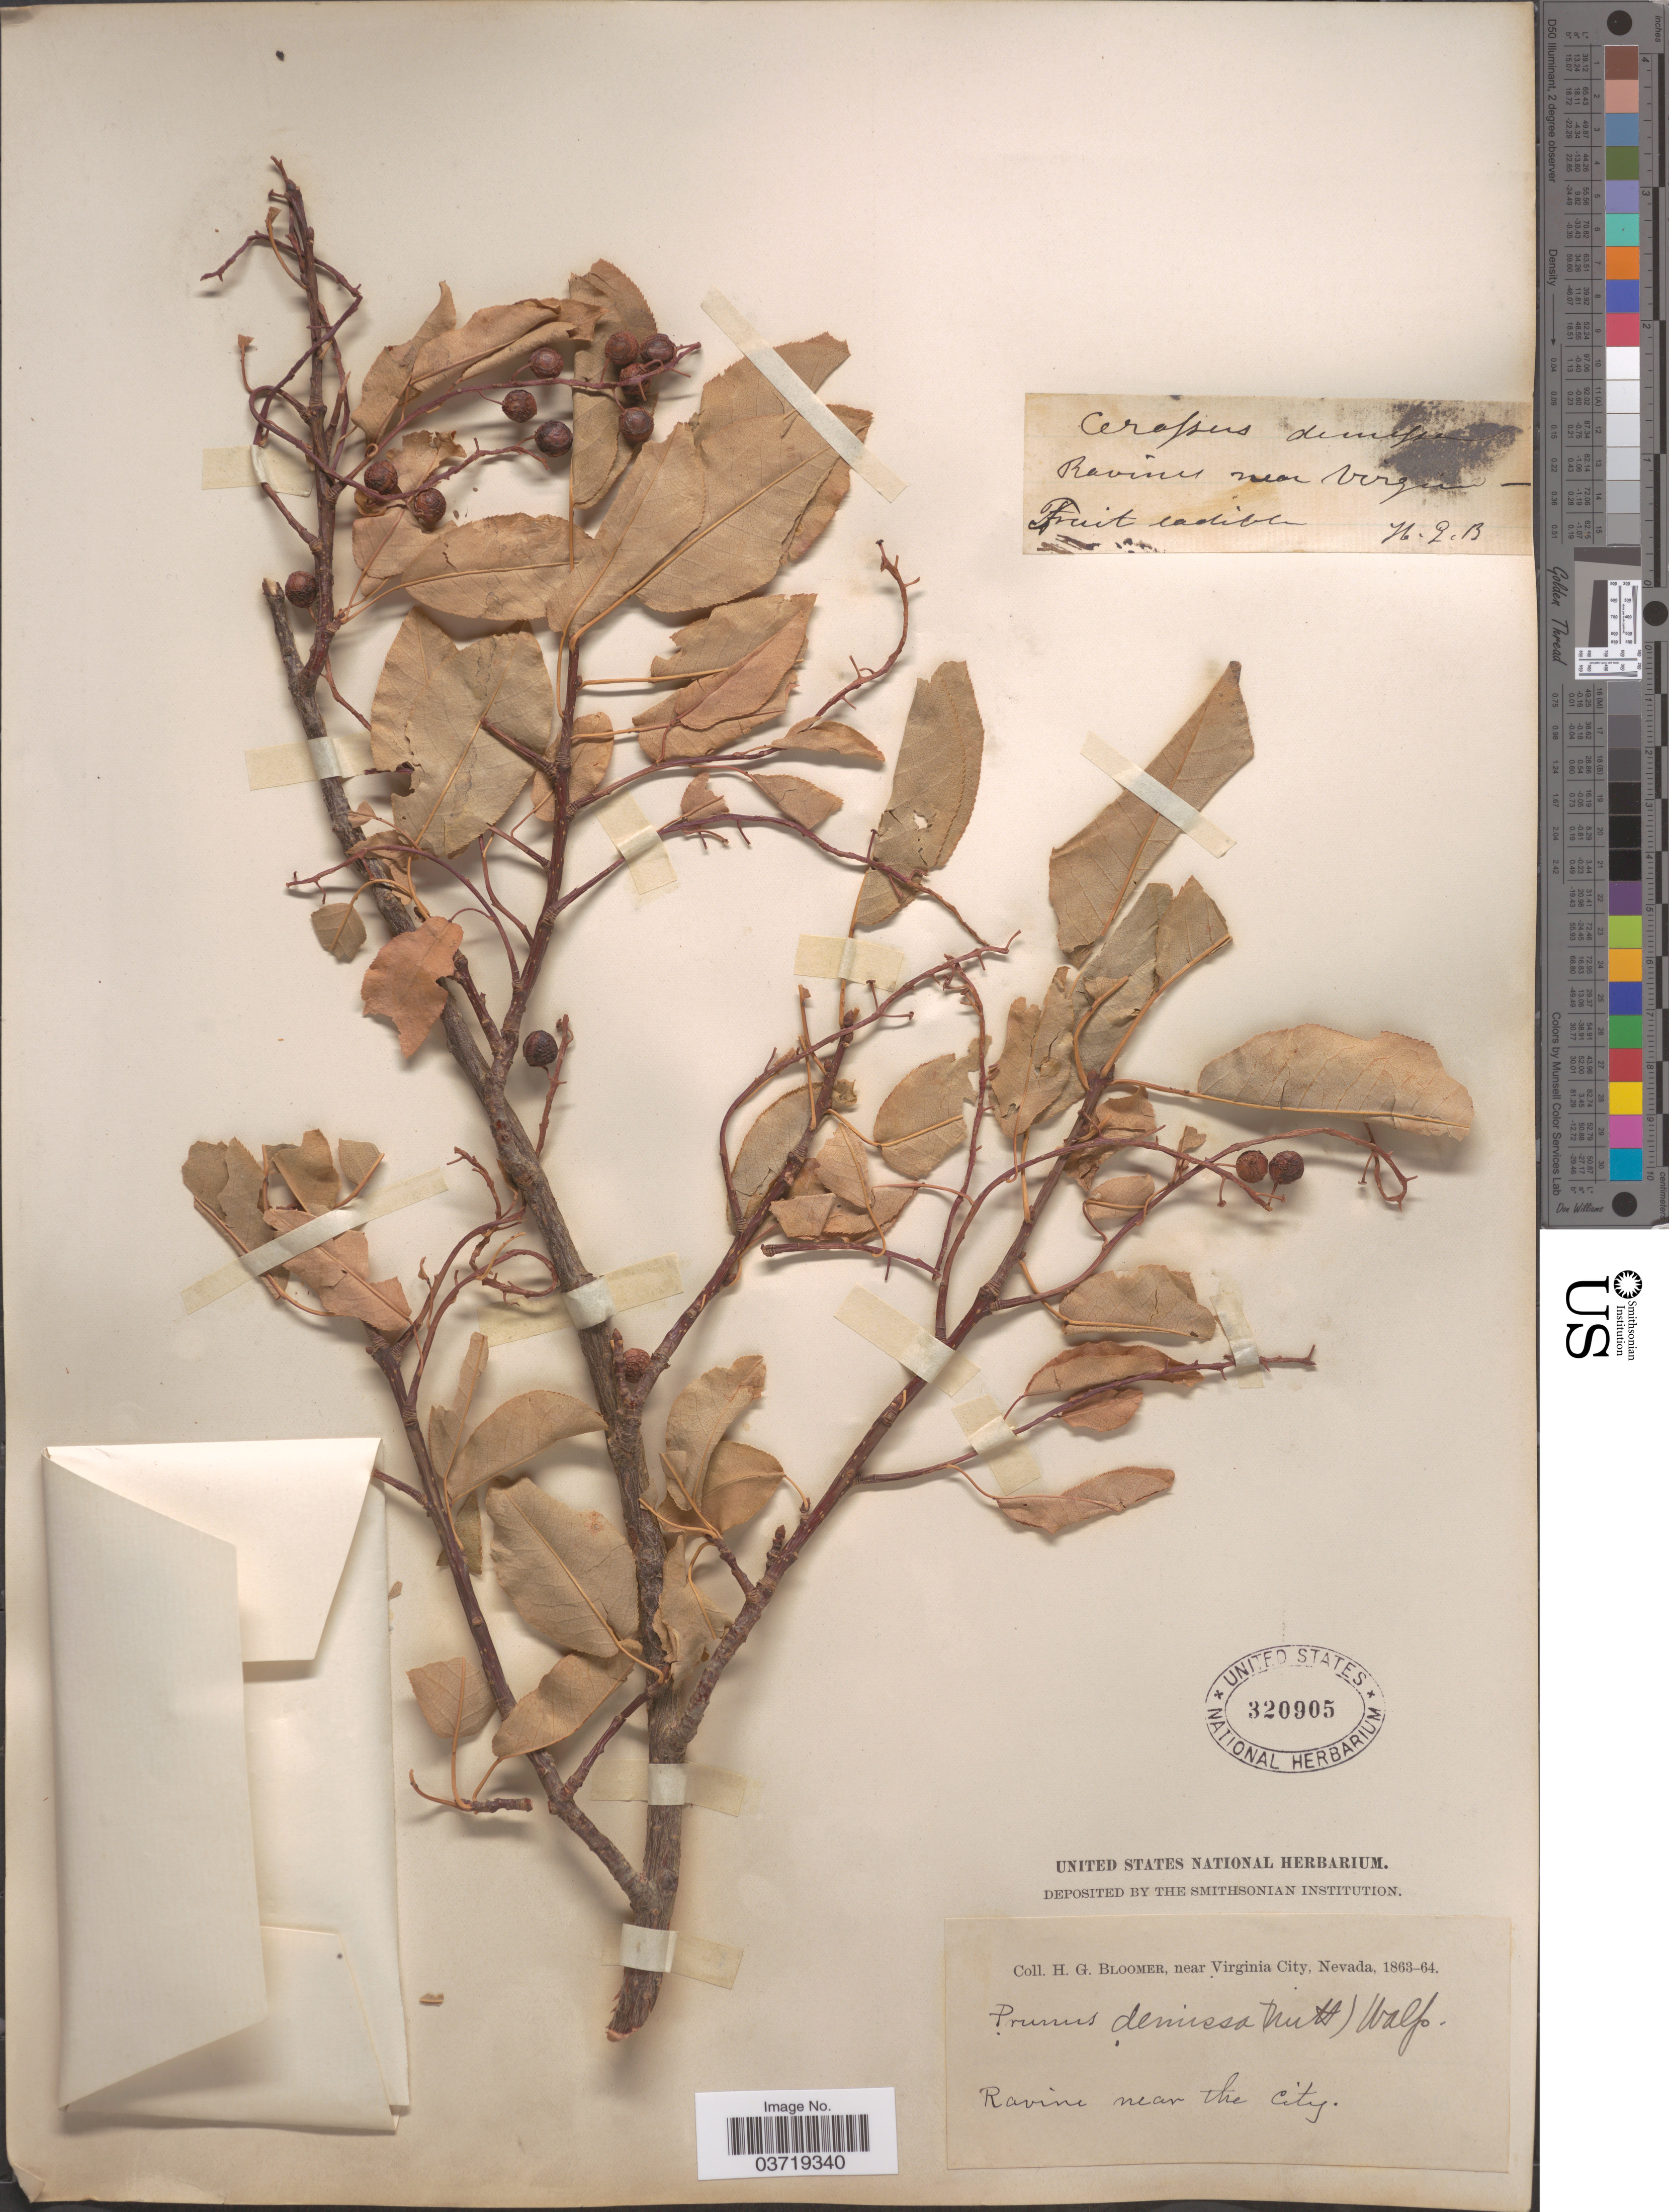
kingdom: Plantae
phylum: Tracheophyta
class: Magnoliopsida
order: Rosales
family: Rosaceae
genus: Prunus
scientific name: Prunus virginiana var. demissa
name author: (Nutt.) Torr.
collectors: H. Bloomer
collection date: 1863/1864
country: United States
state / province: Nevada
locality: Near Virginia City. Ravine near the city.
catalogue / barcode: US 320905